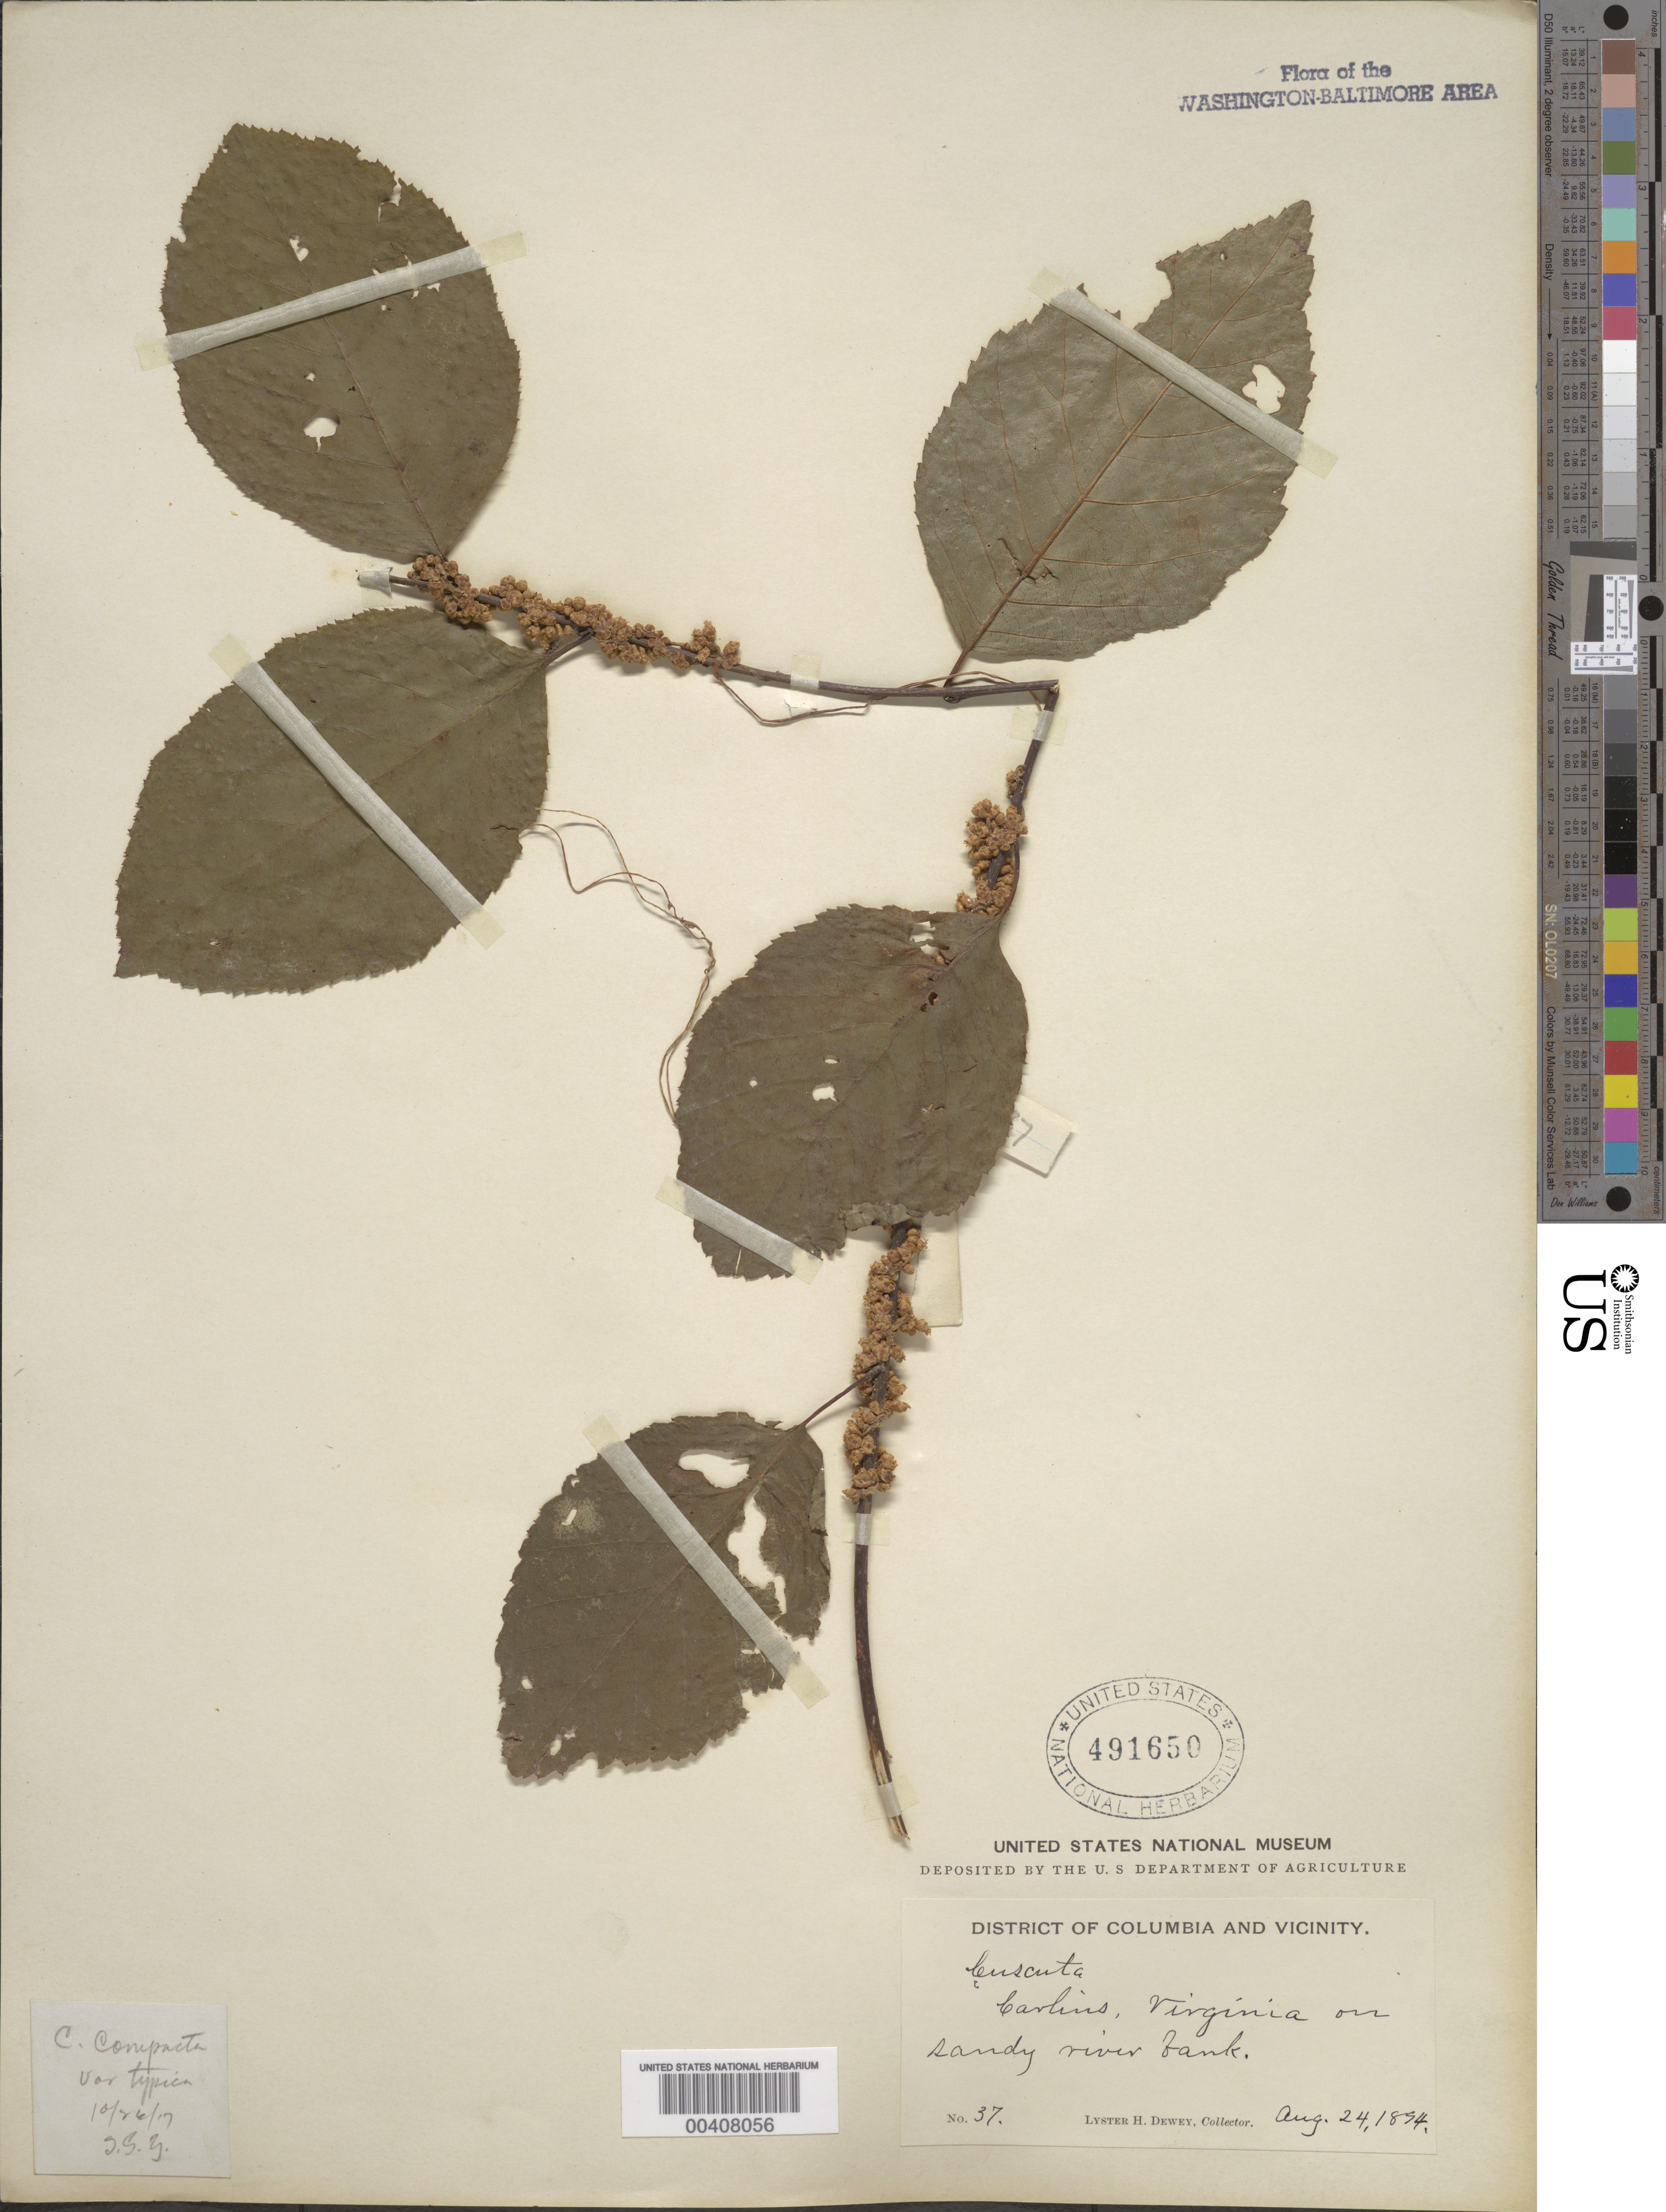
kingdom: Plantae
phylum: Tracheophyta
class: Magnoliopsida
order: Solanales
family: Convolvulaceae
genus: Cuscuta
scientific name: Cuscuta compacta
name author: Juss. ex Choisy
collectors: L. H. Dewey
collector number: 37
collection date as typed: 24 Aug 1894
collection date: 1894-08-24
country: United States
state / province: Virginia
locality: Carlins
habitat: Sandy river bank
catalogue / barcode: US 491650